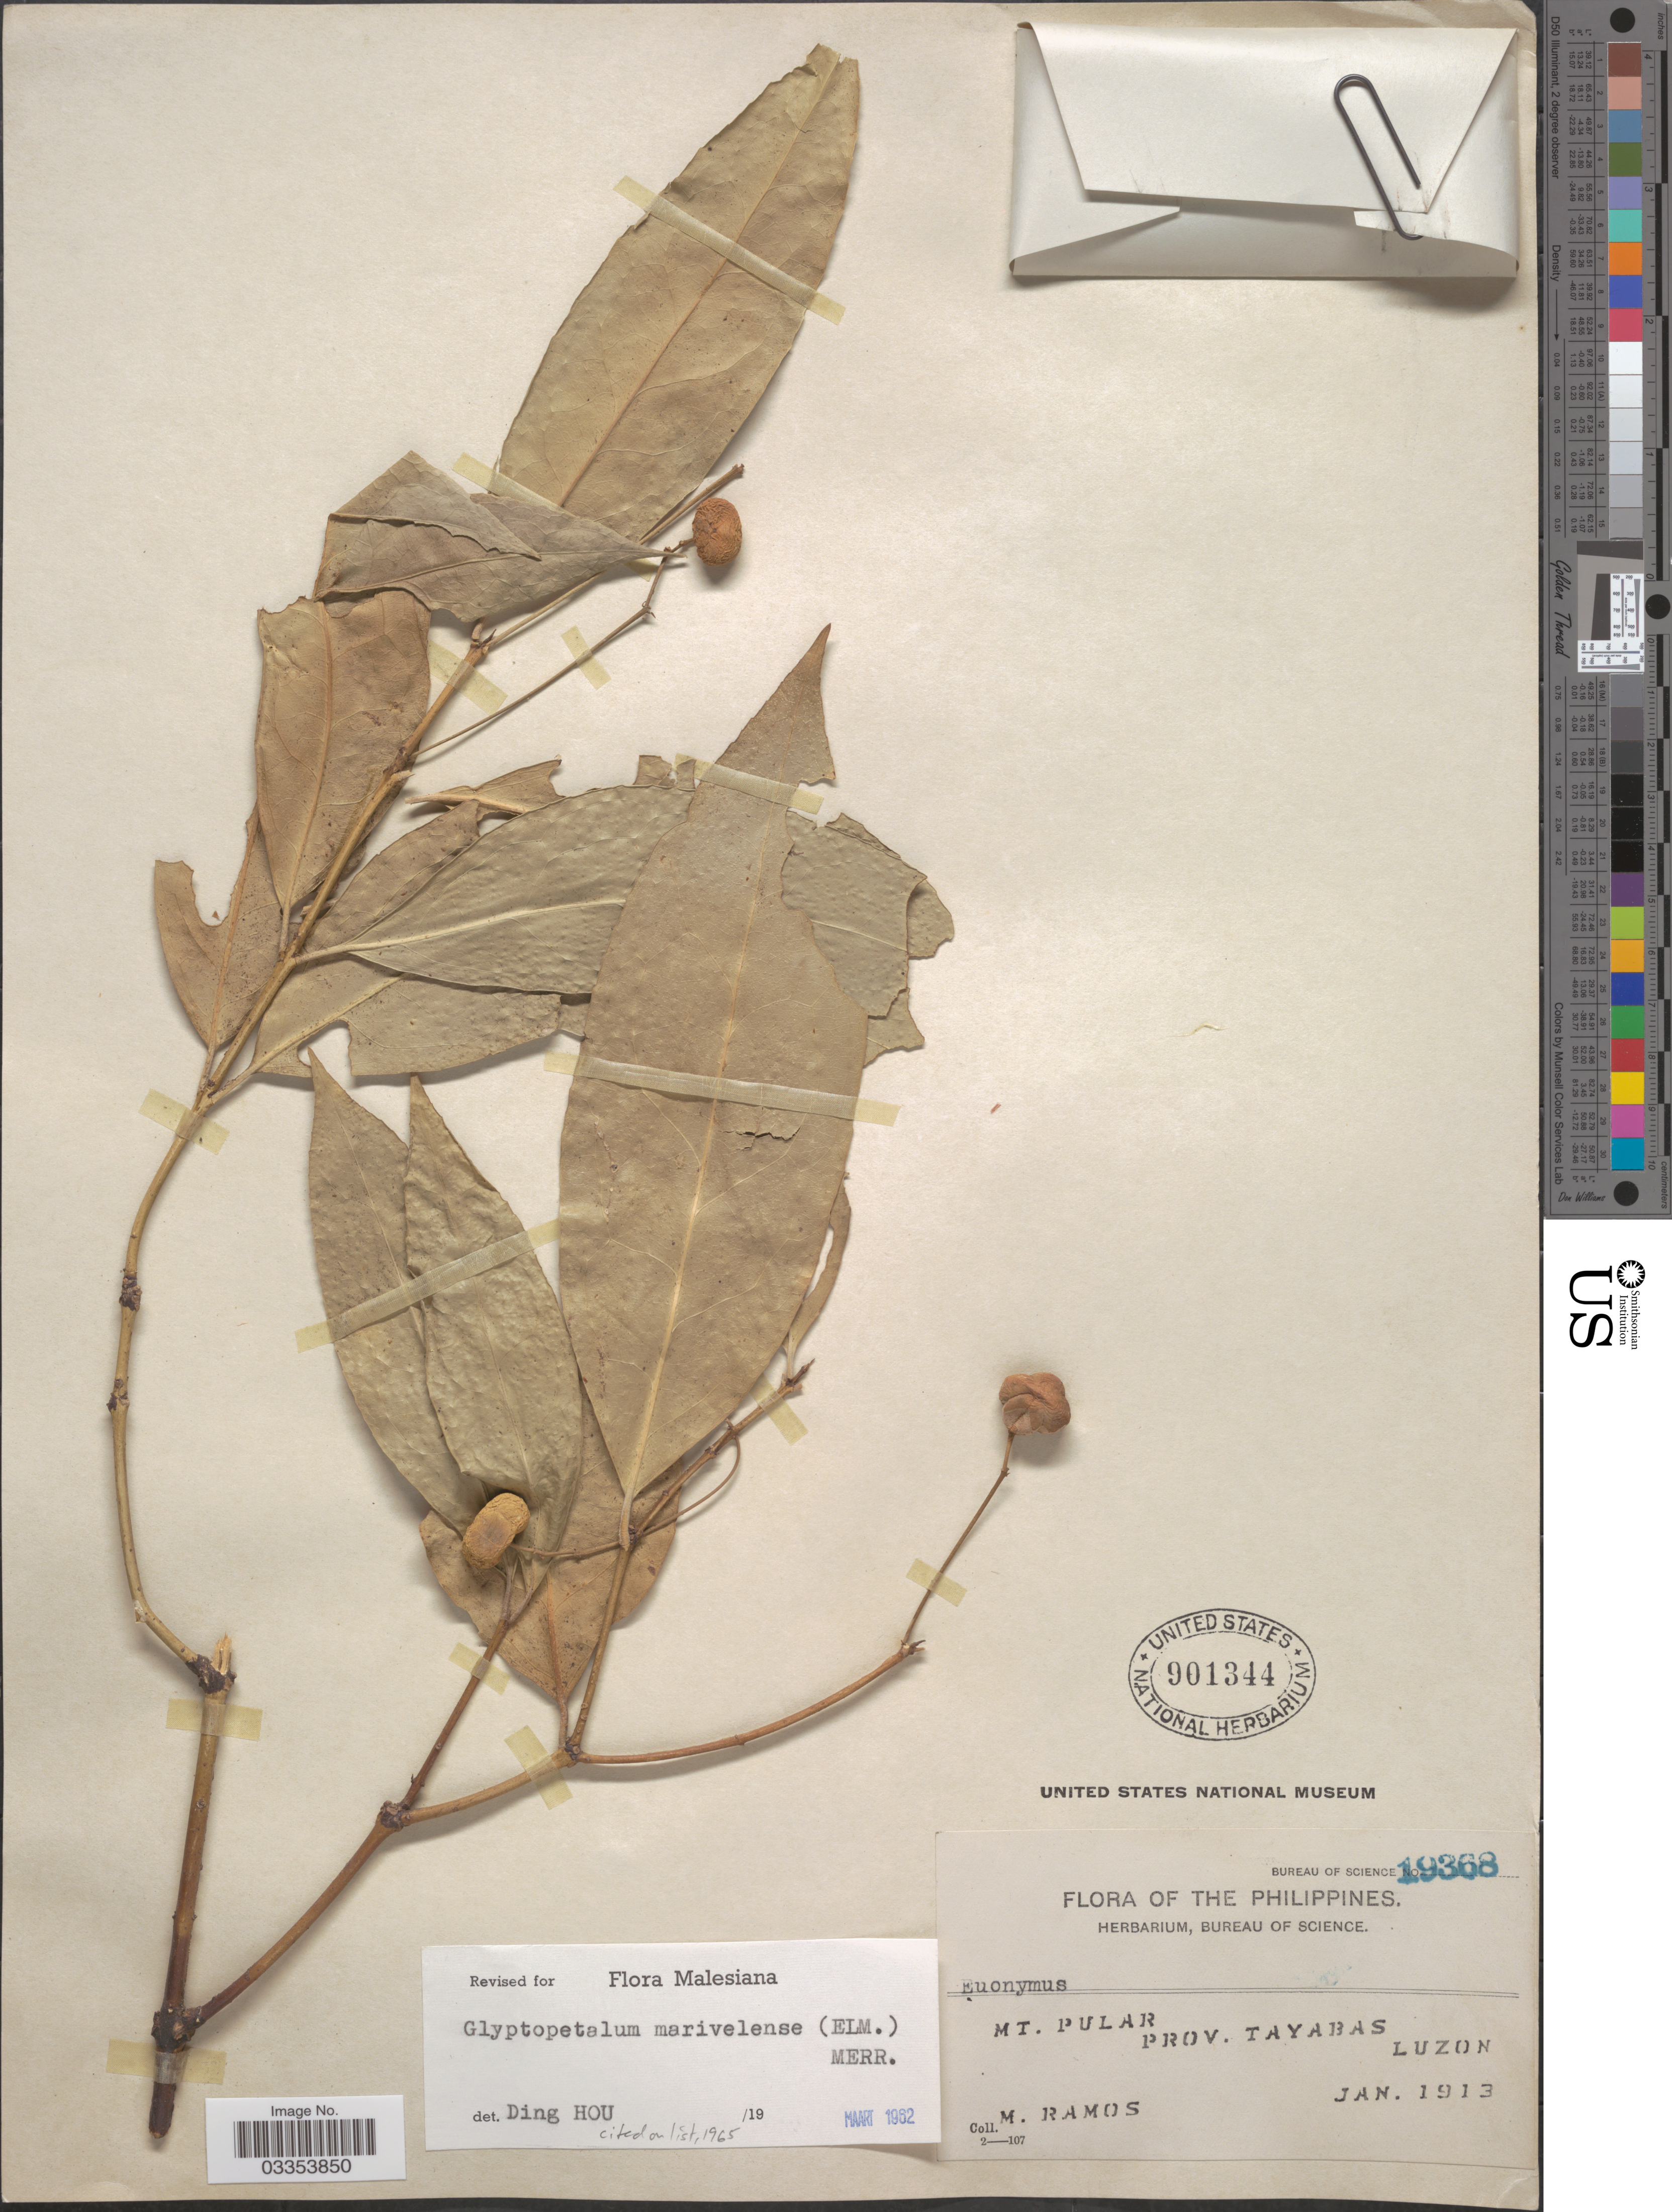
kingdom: Plantae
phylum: Tracheophyta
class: Magnoliopsida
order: Celastrales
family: Celastraceae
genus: Glyptopetalum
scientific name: Glyptopetalum marivelense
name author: Merr.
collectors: M. Ramos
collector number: Bureau of Science 19368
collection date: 1913-01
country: Philippines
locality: Mt. Pular. Prov. Tayabas. Luzon.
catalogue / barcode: US 901344